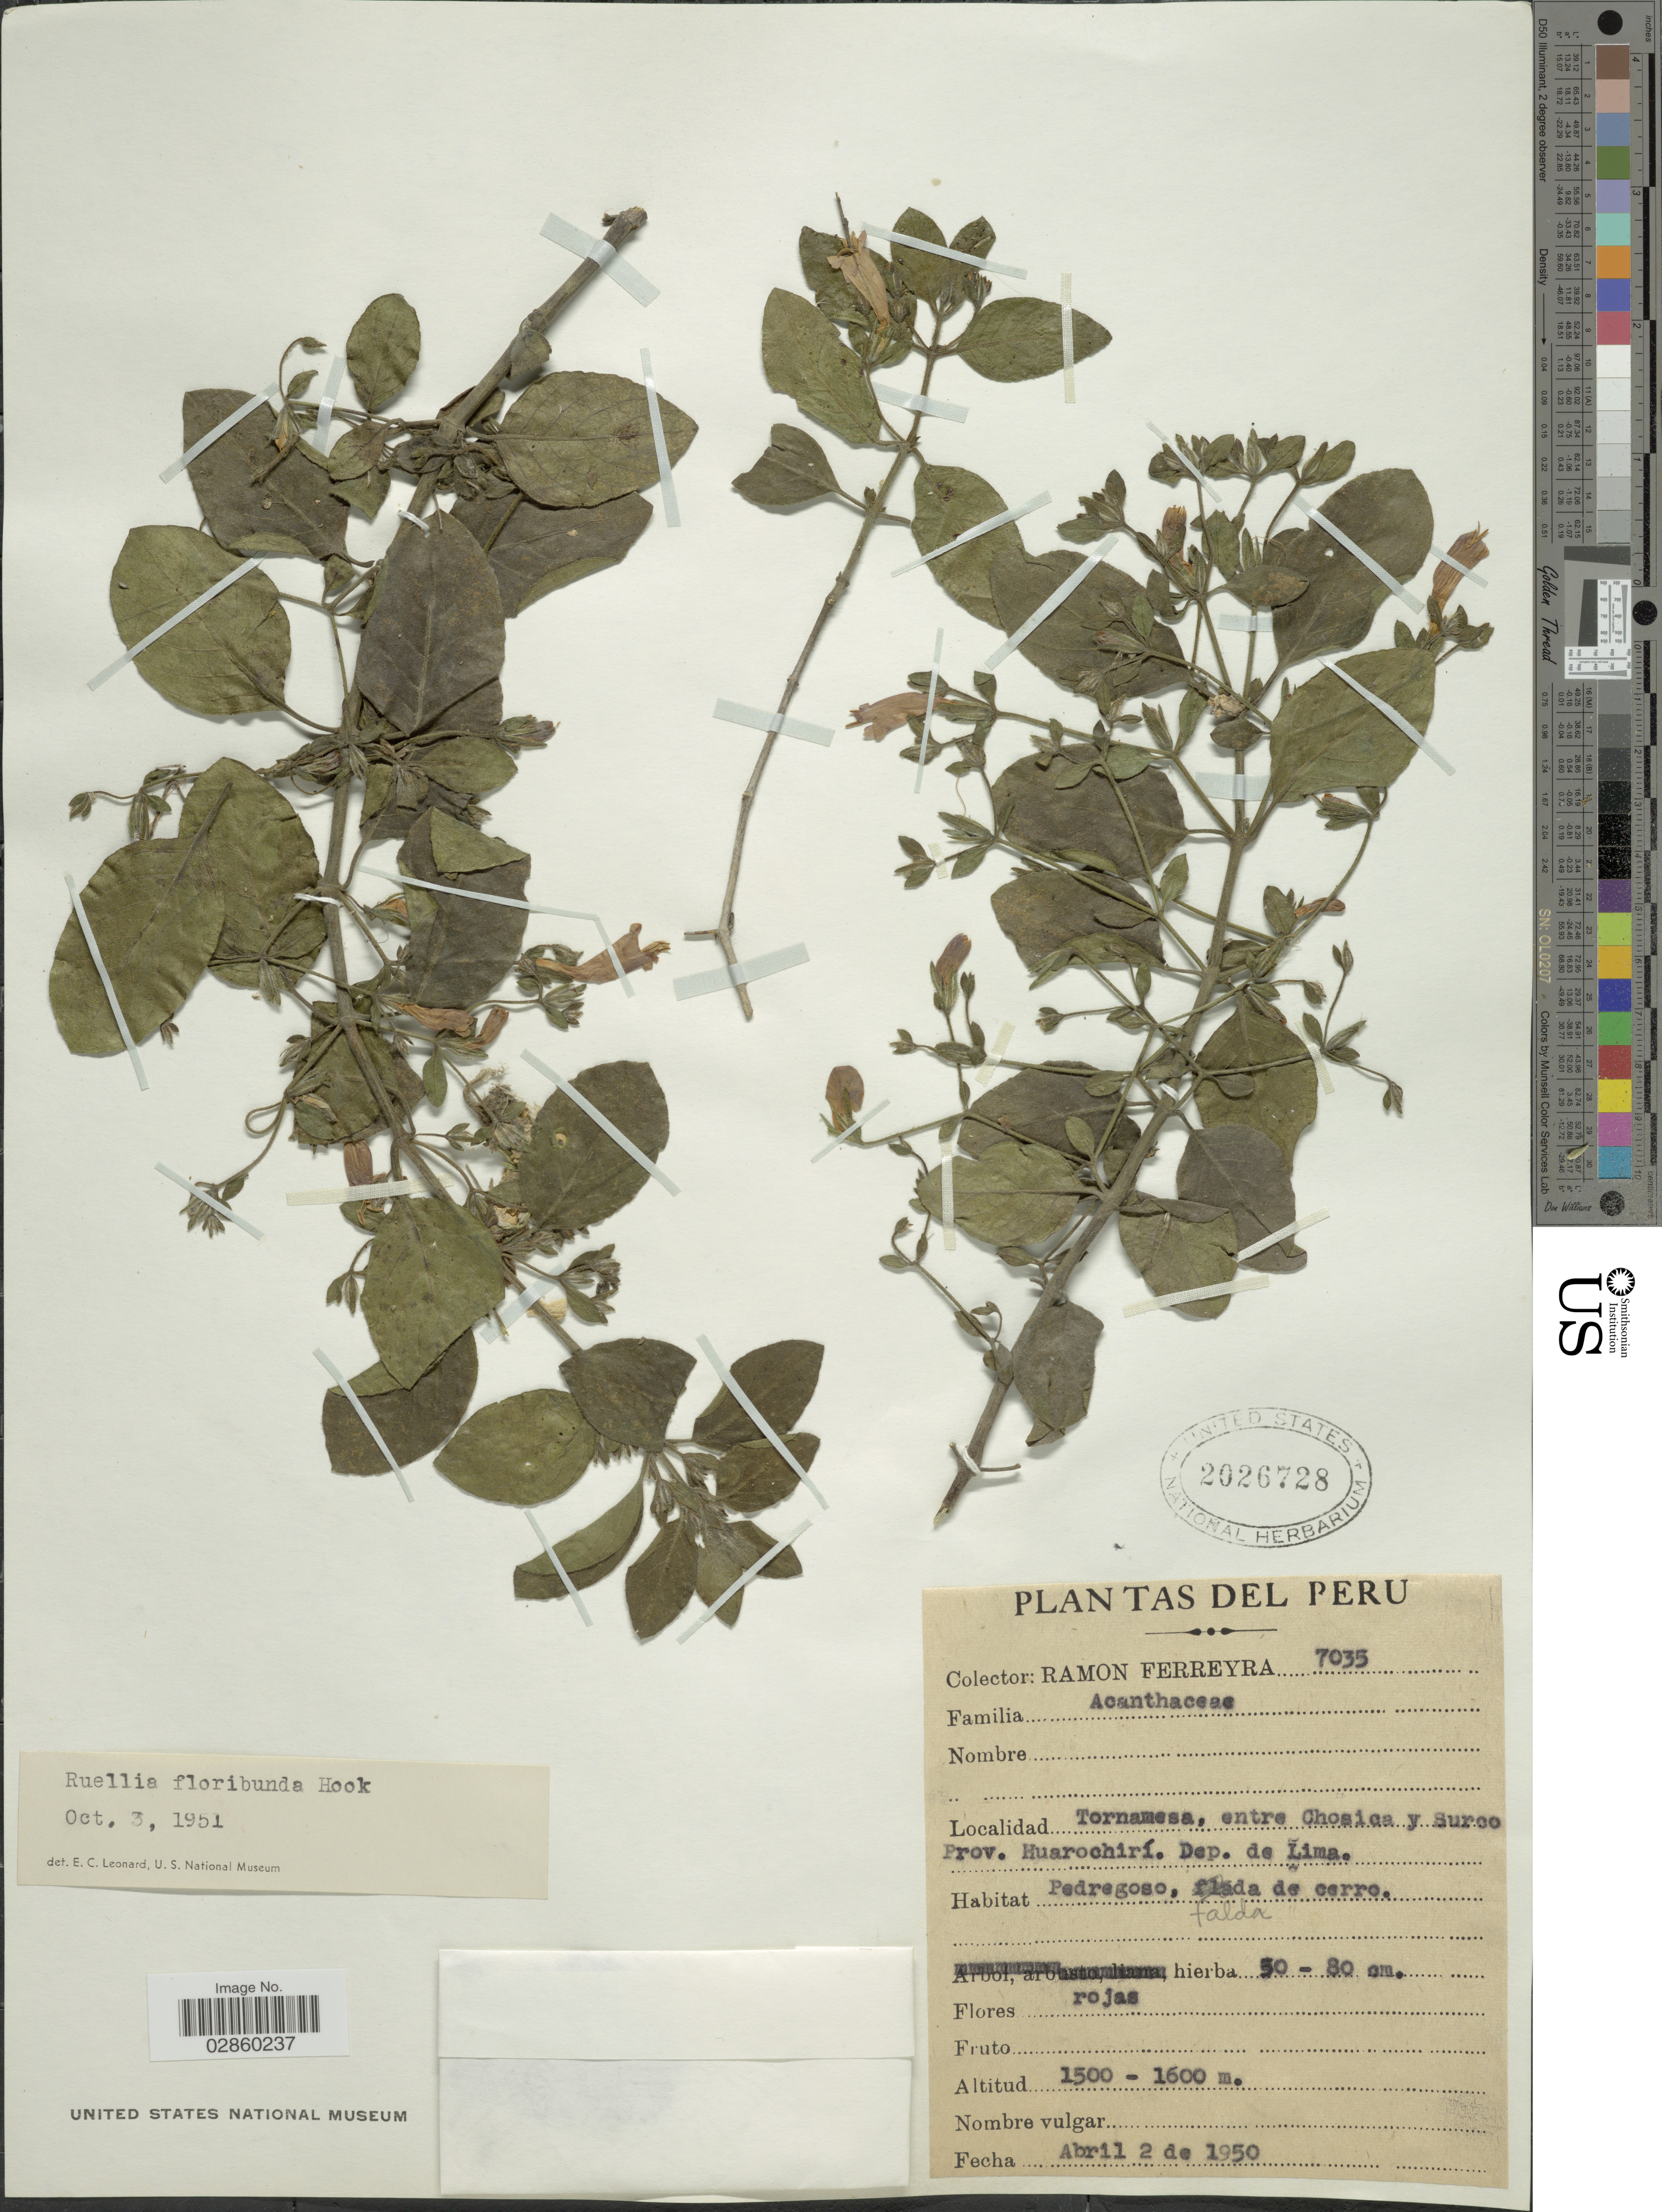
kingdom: Plantae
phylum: Tracheophyta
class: Magnoliopsida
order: Lamiales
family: Acanthaceae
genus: Ruellia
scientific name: Ruellia floribunda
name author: Hook.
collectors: R. A. Ferreyra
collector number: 7035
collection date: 1950-04-02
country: Peru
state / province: Lima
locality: Tornamesa, entre Chosica y Surco, Prov. Huarochirí, Dep. de Lima.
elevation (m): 1500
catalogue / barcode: US 2026728